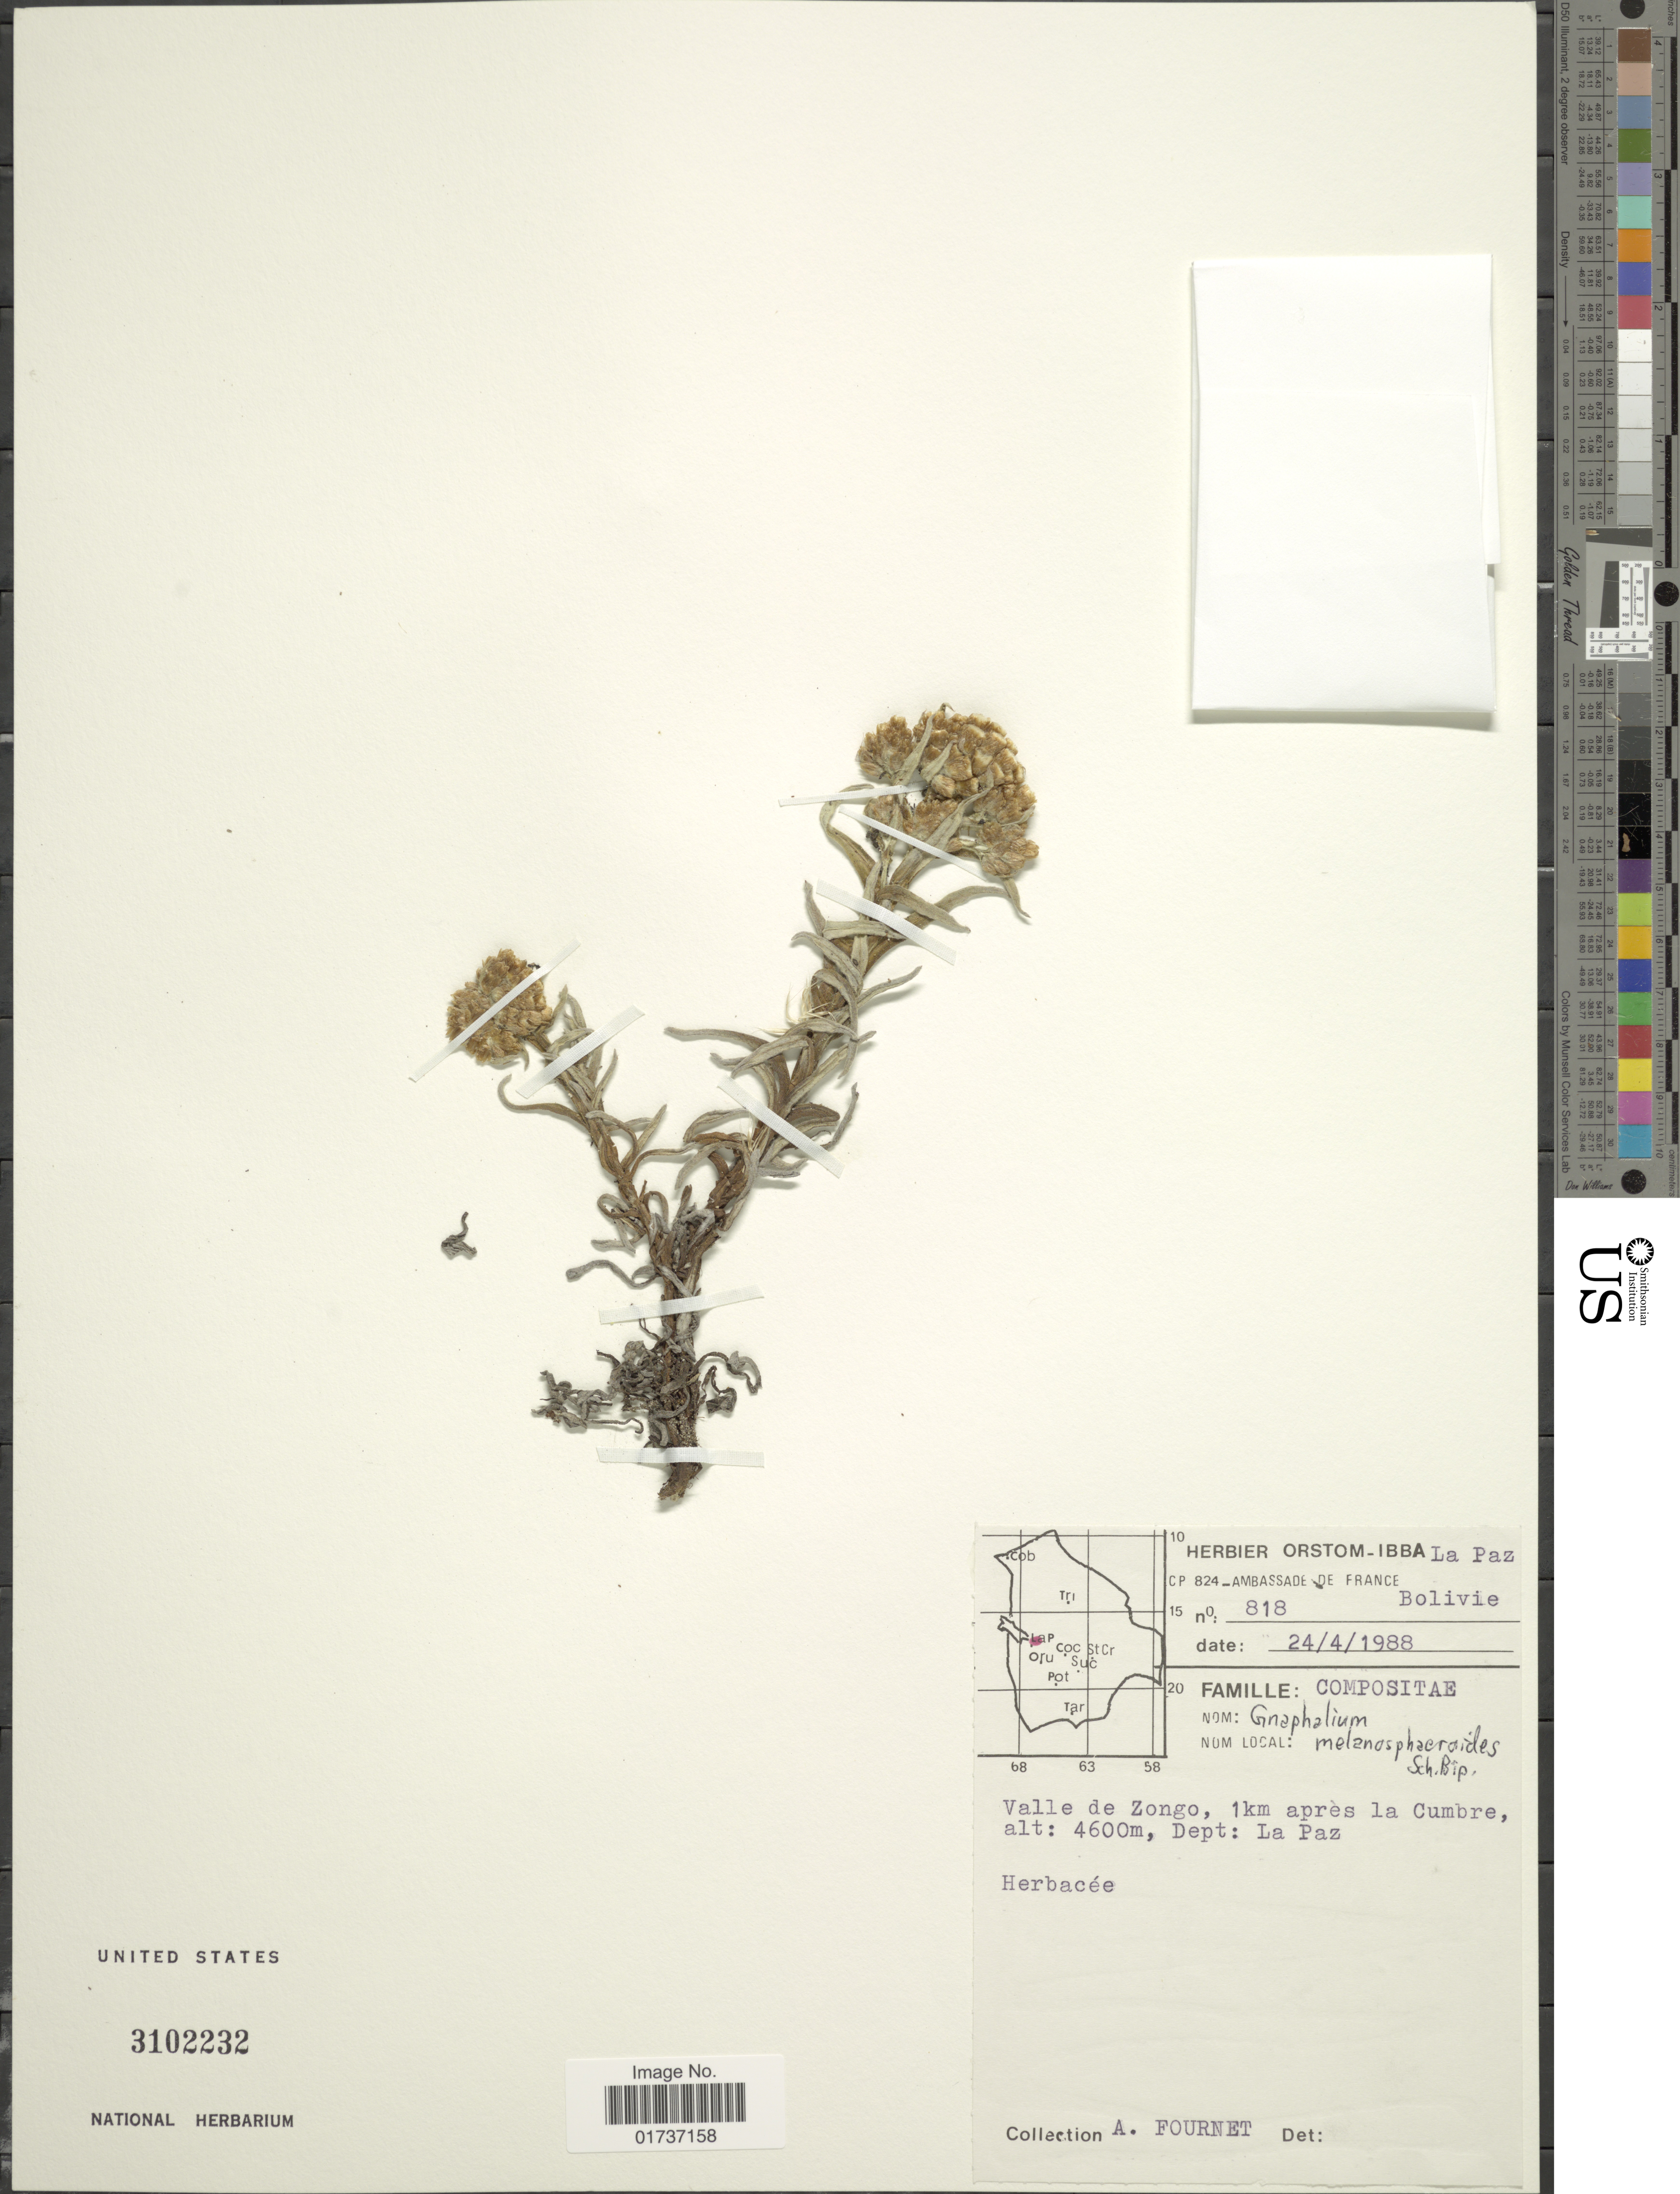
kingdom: Plantae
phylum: Tracheophyta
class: Magnoliopsida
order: Asterales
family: Asteraceae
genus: Gnaphalium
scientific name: Gnaphalium melanosphaeroides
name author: Sch. Bip. & Wedd.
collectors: A. Fournet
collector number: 818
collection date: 1988-04-24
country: Bolivia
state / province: La Paz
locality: Valle de Zongo, 1km après la Cumbre, Dept La Paz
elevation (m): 4600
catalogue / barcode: US 3102232